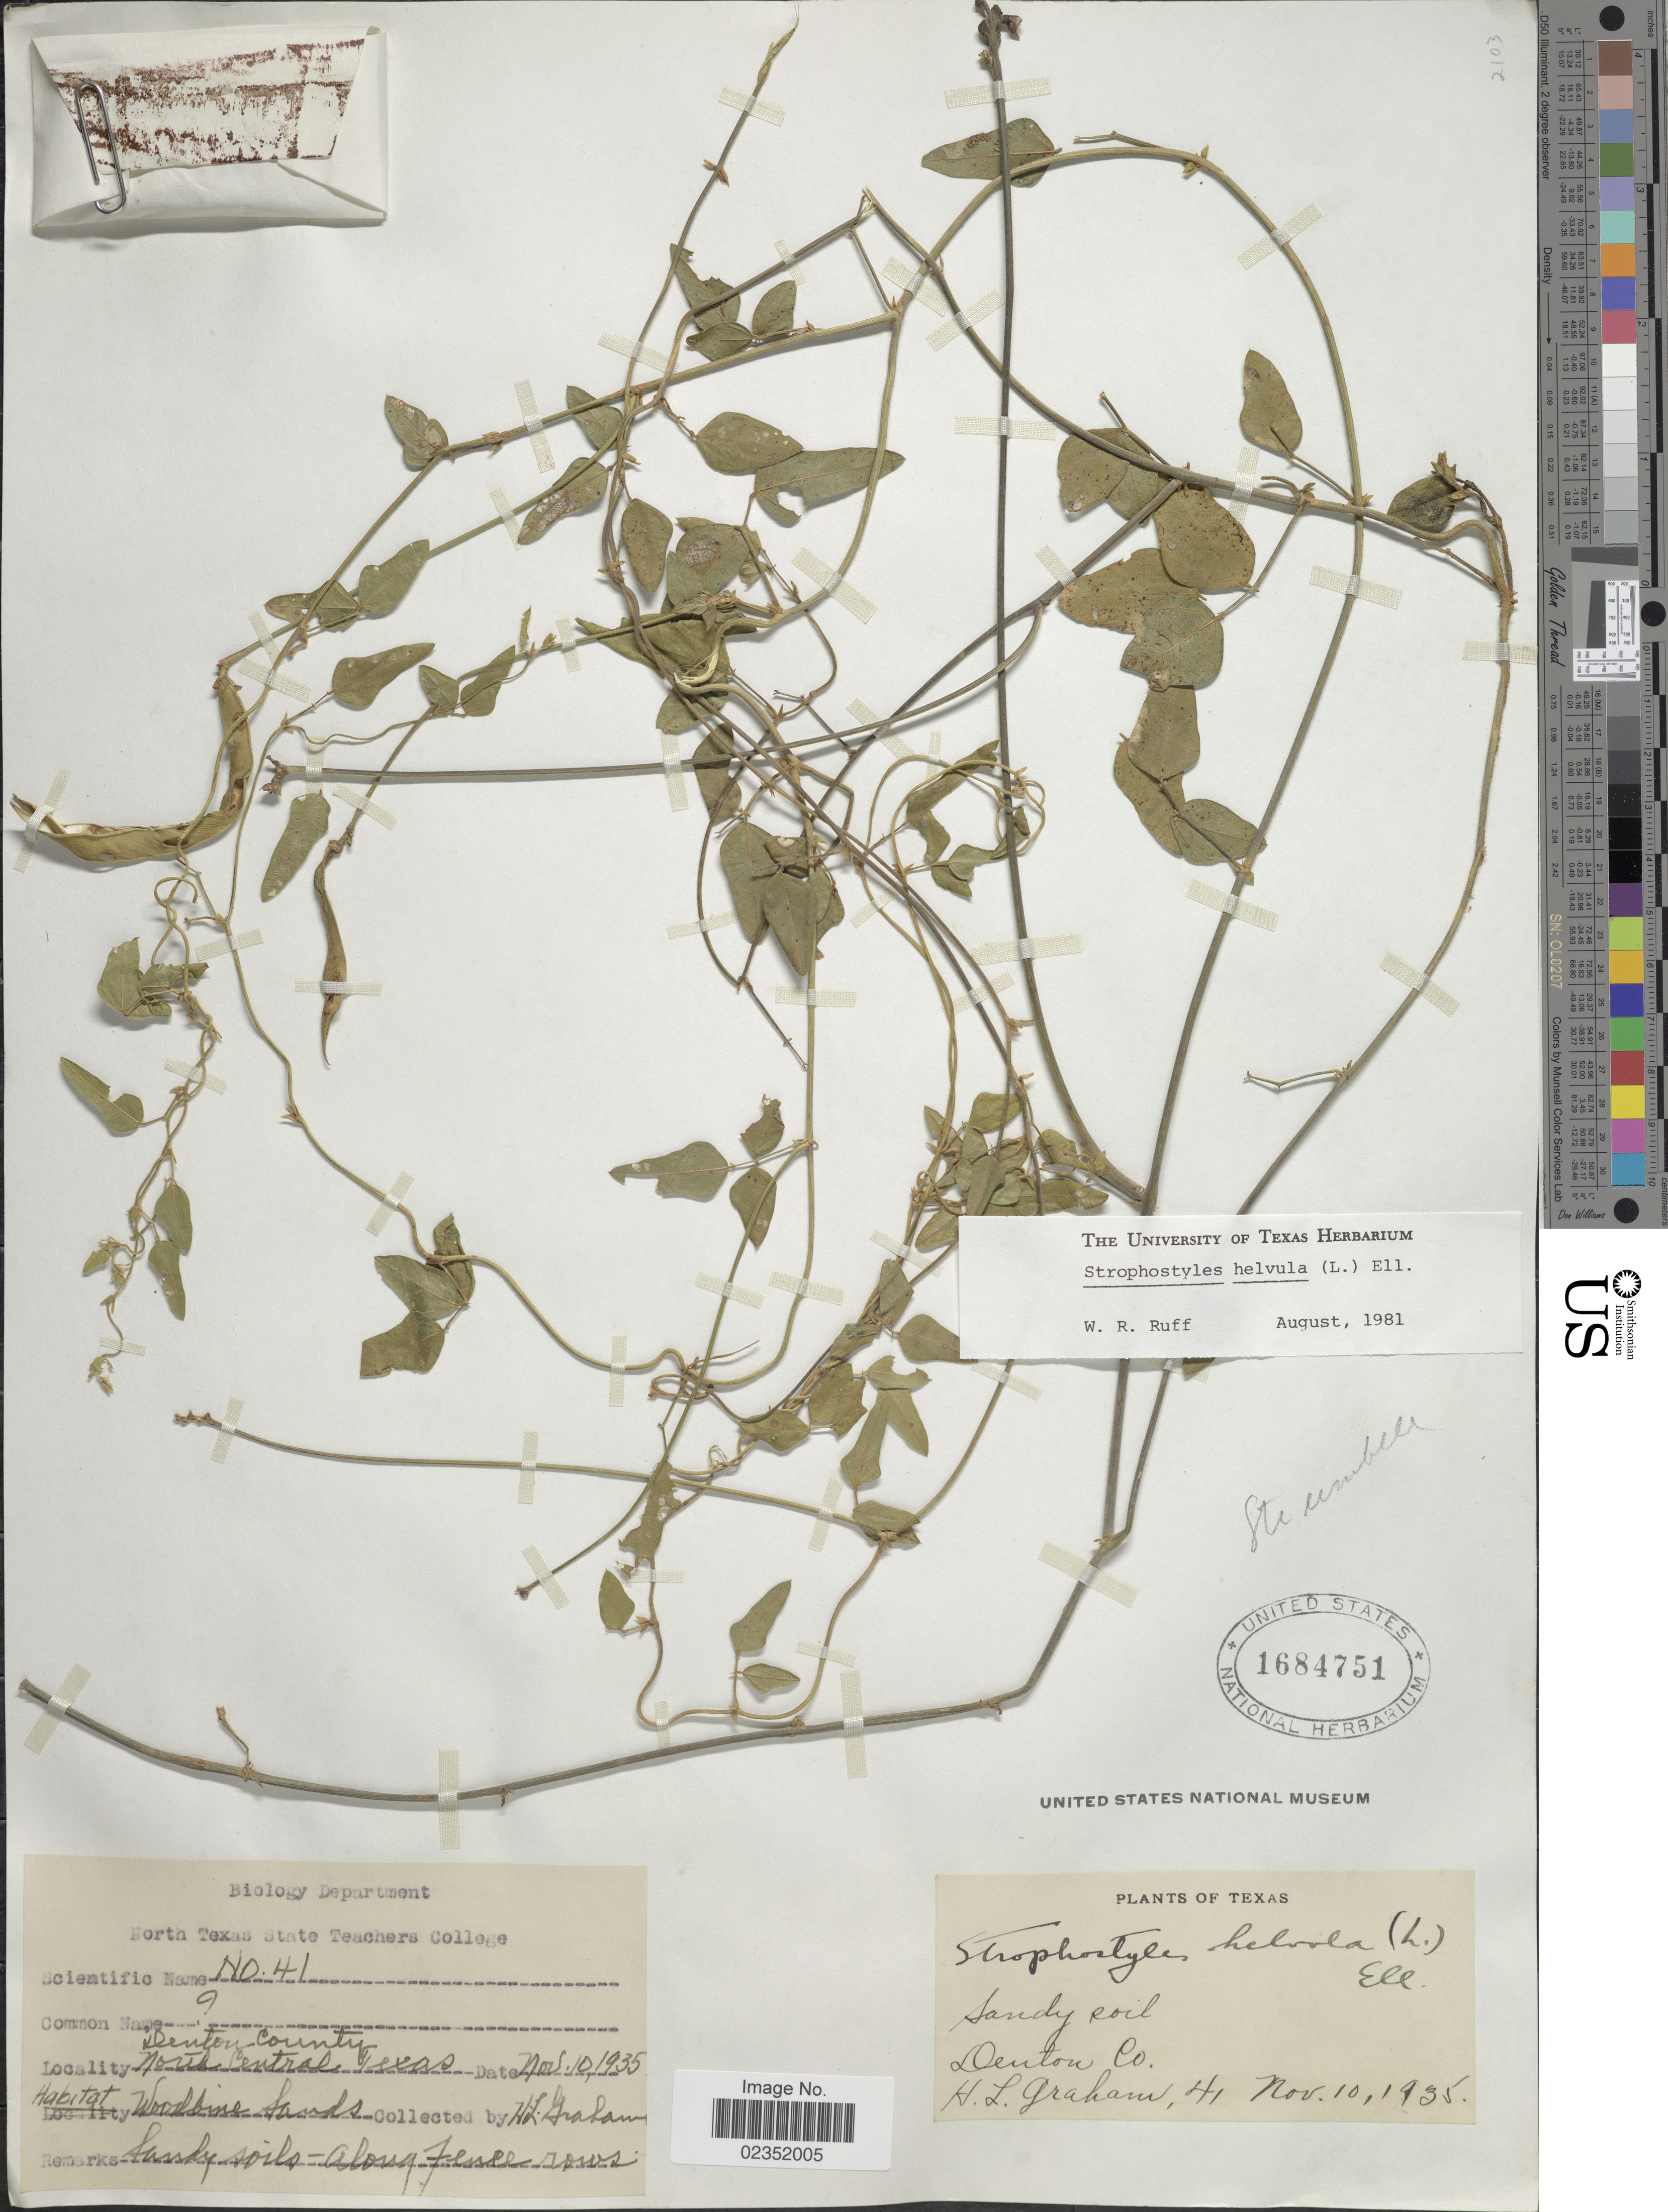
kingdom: Plantae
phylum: Tracheophyta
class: Magnoliopsida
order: Fabales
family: Fabaceae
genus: Strophostyles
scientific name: Strophostyles helvola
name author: (L.) Elliott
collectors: H. L. Graham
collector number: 41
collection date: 1935-11-10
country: United States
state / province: Texas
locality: Denton Co., North Central Texas, sandy soil along fence.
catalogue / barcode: US 1684751